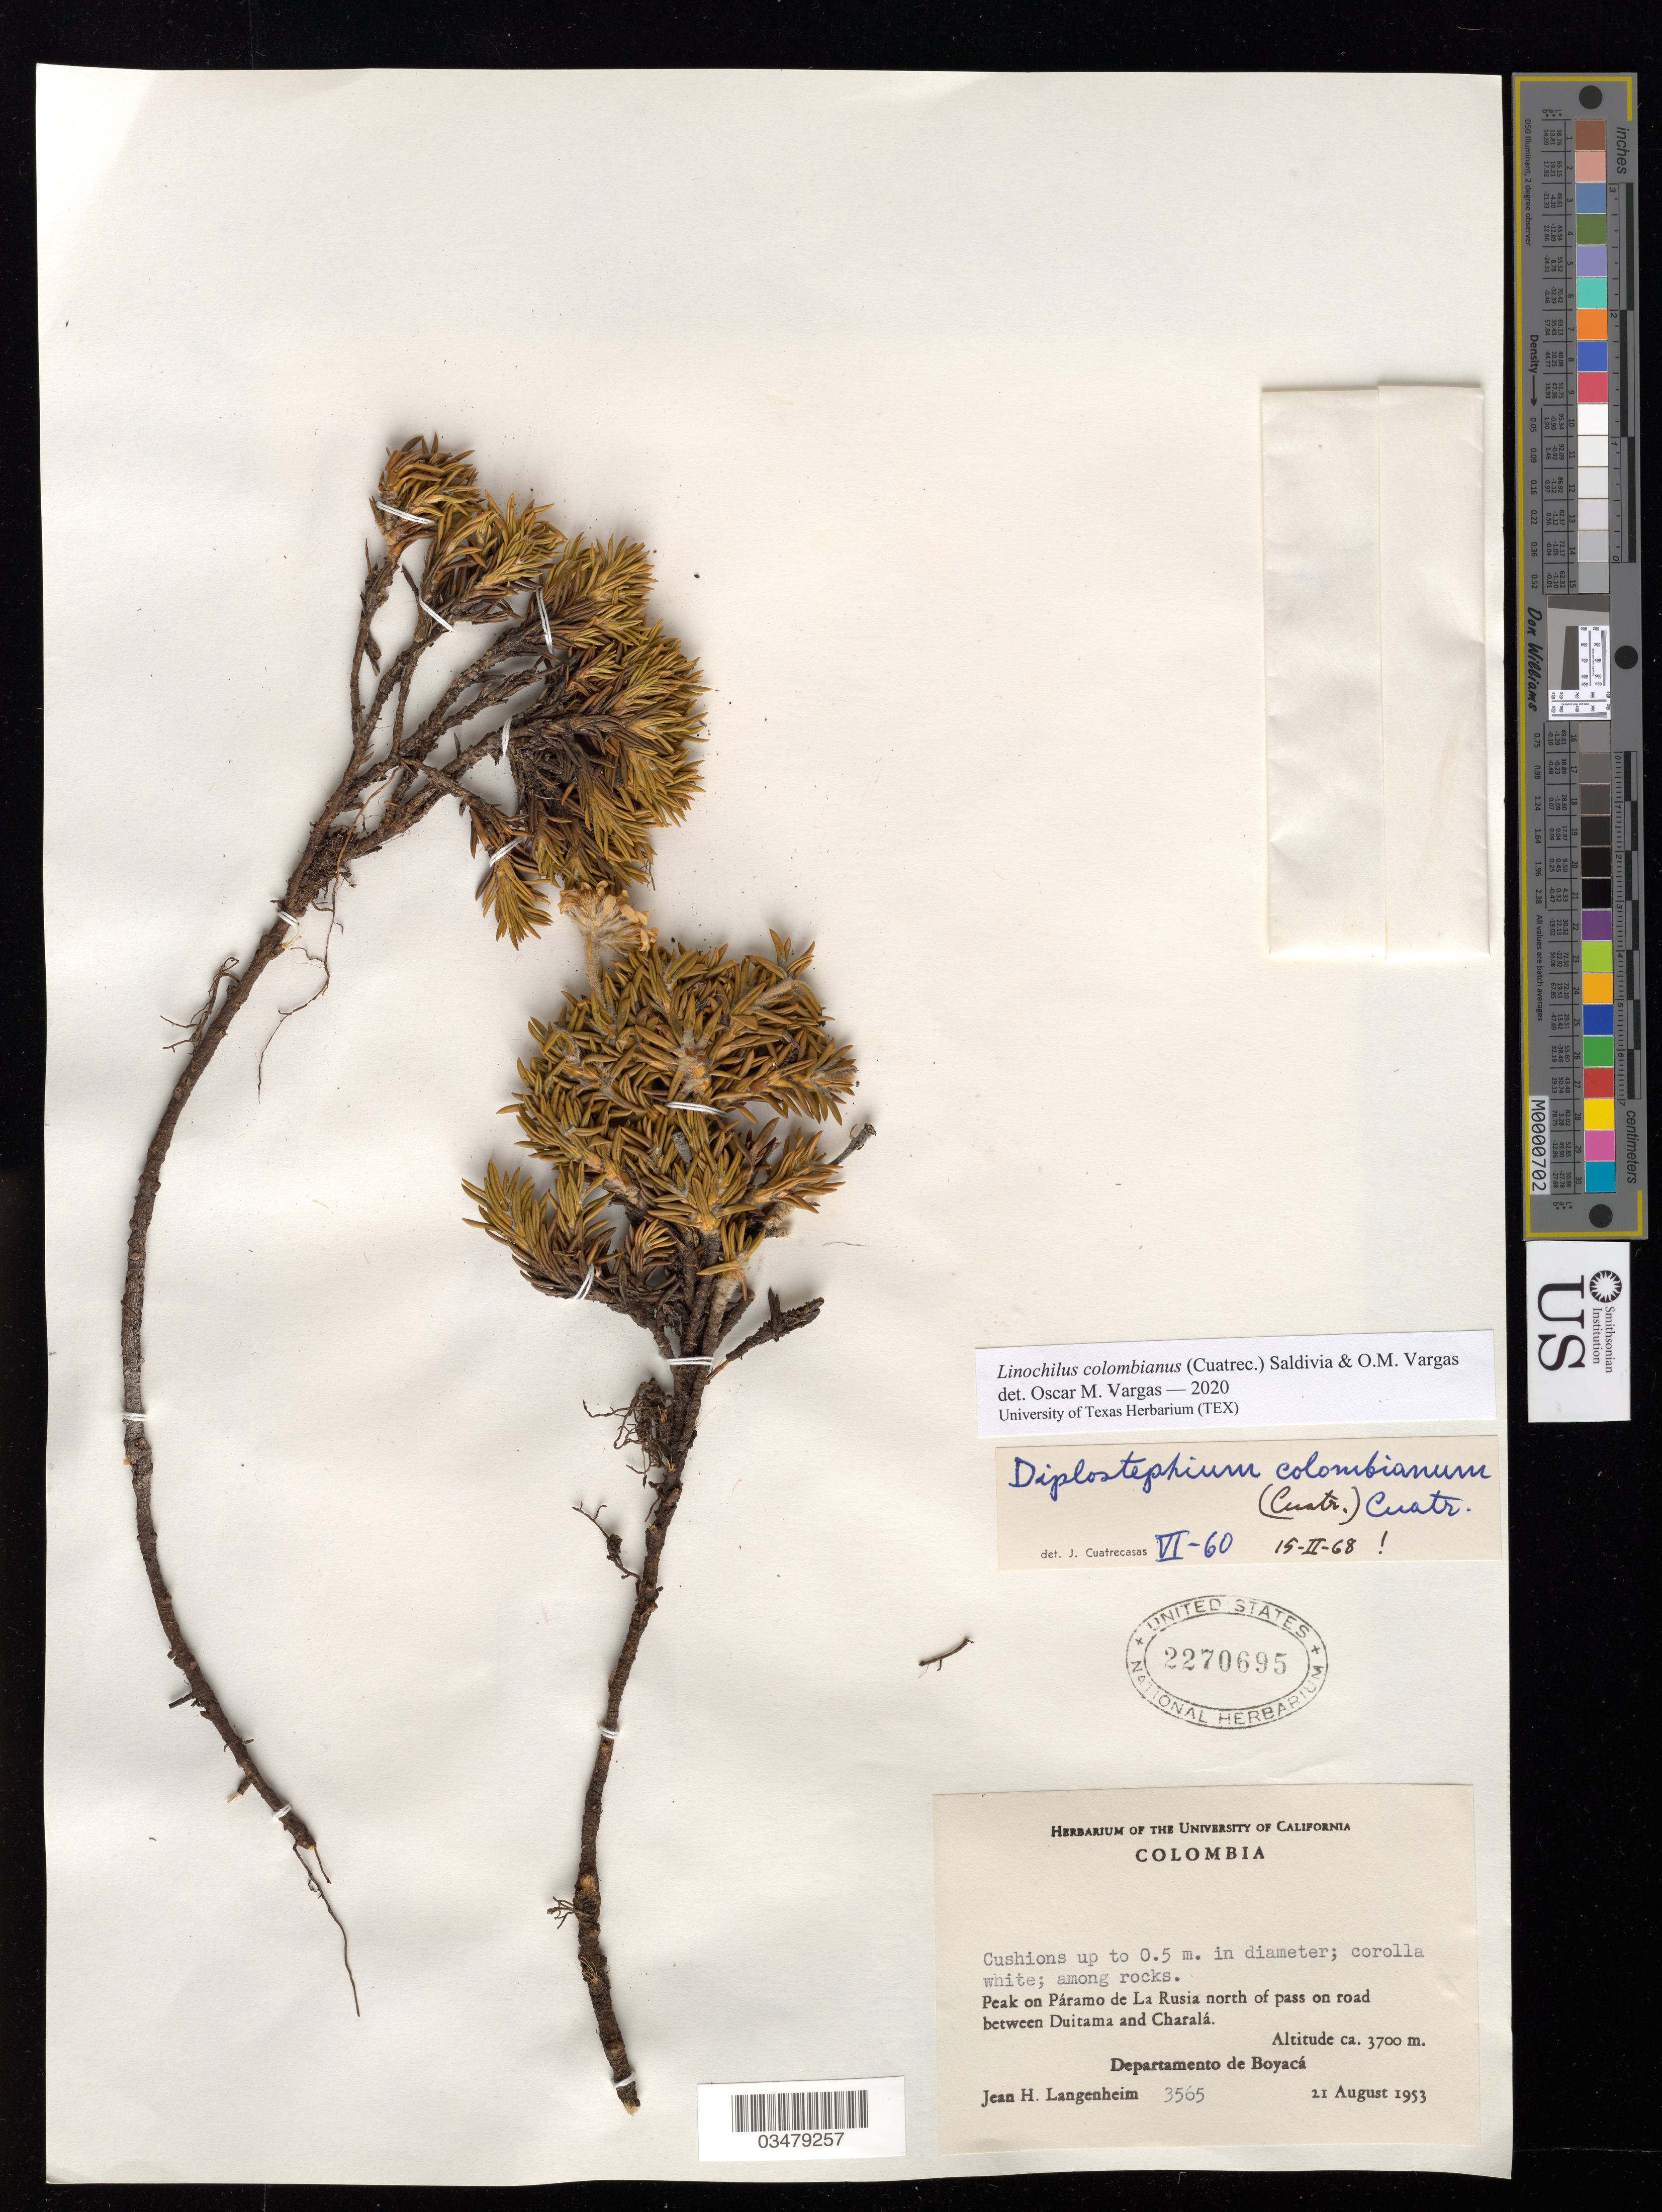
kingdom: Plantae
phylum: Tracheophyta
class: Magnoliopsida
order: Asterales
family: Asteraceae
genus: Linochilus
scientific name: Linochilus colombianus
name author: (Cuatrec.) Saldivia & O.M. Vargas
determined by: Vargas, Oscar M.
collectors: J. H. Langenheim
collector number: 3565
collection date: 1953-08-21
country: Colombia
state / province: Boyacá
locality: Along edge of quebrada. Quebrada Surbar along road between Duitama and Charalá. Departamento de Boyacá.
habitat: Among rocks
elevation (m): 3273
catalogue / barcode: US 2270695